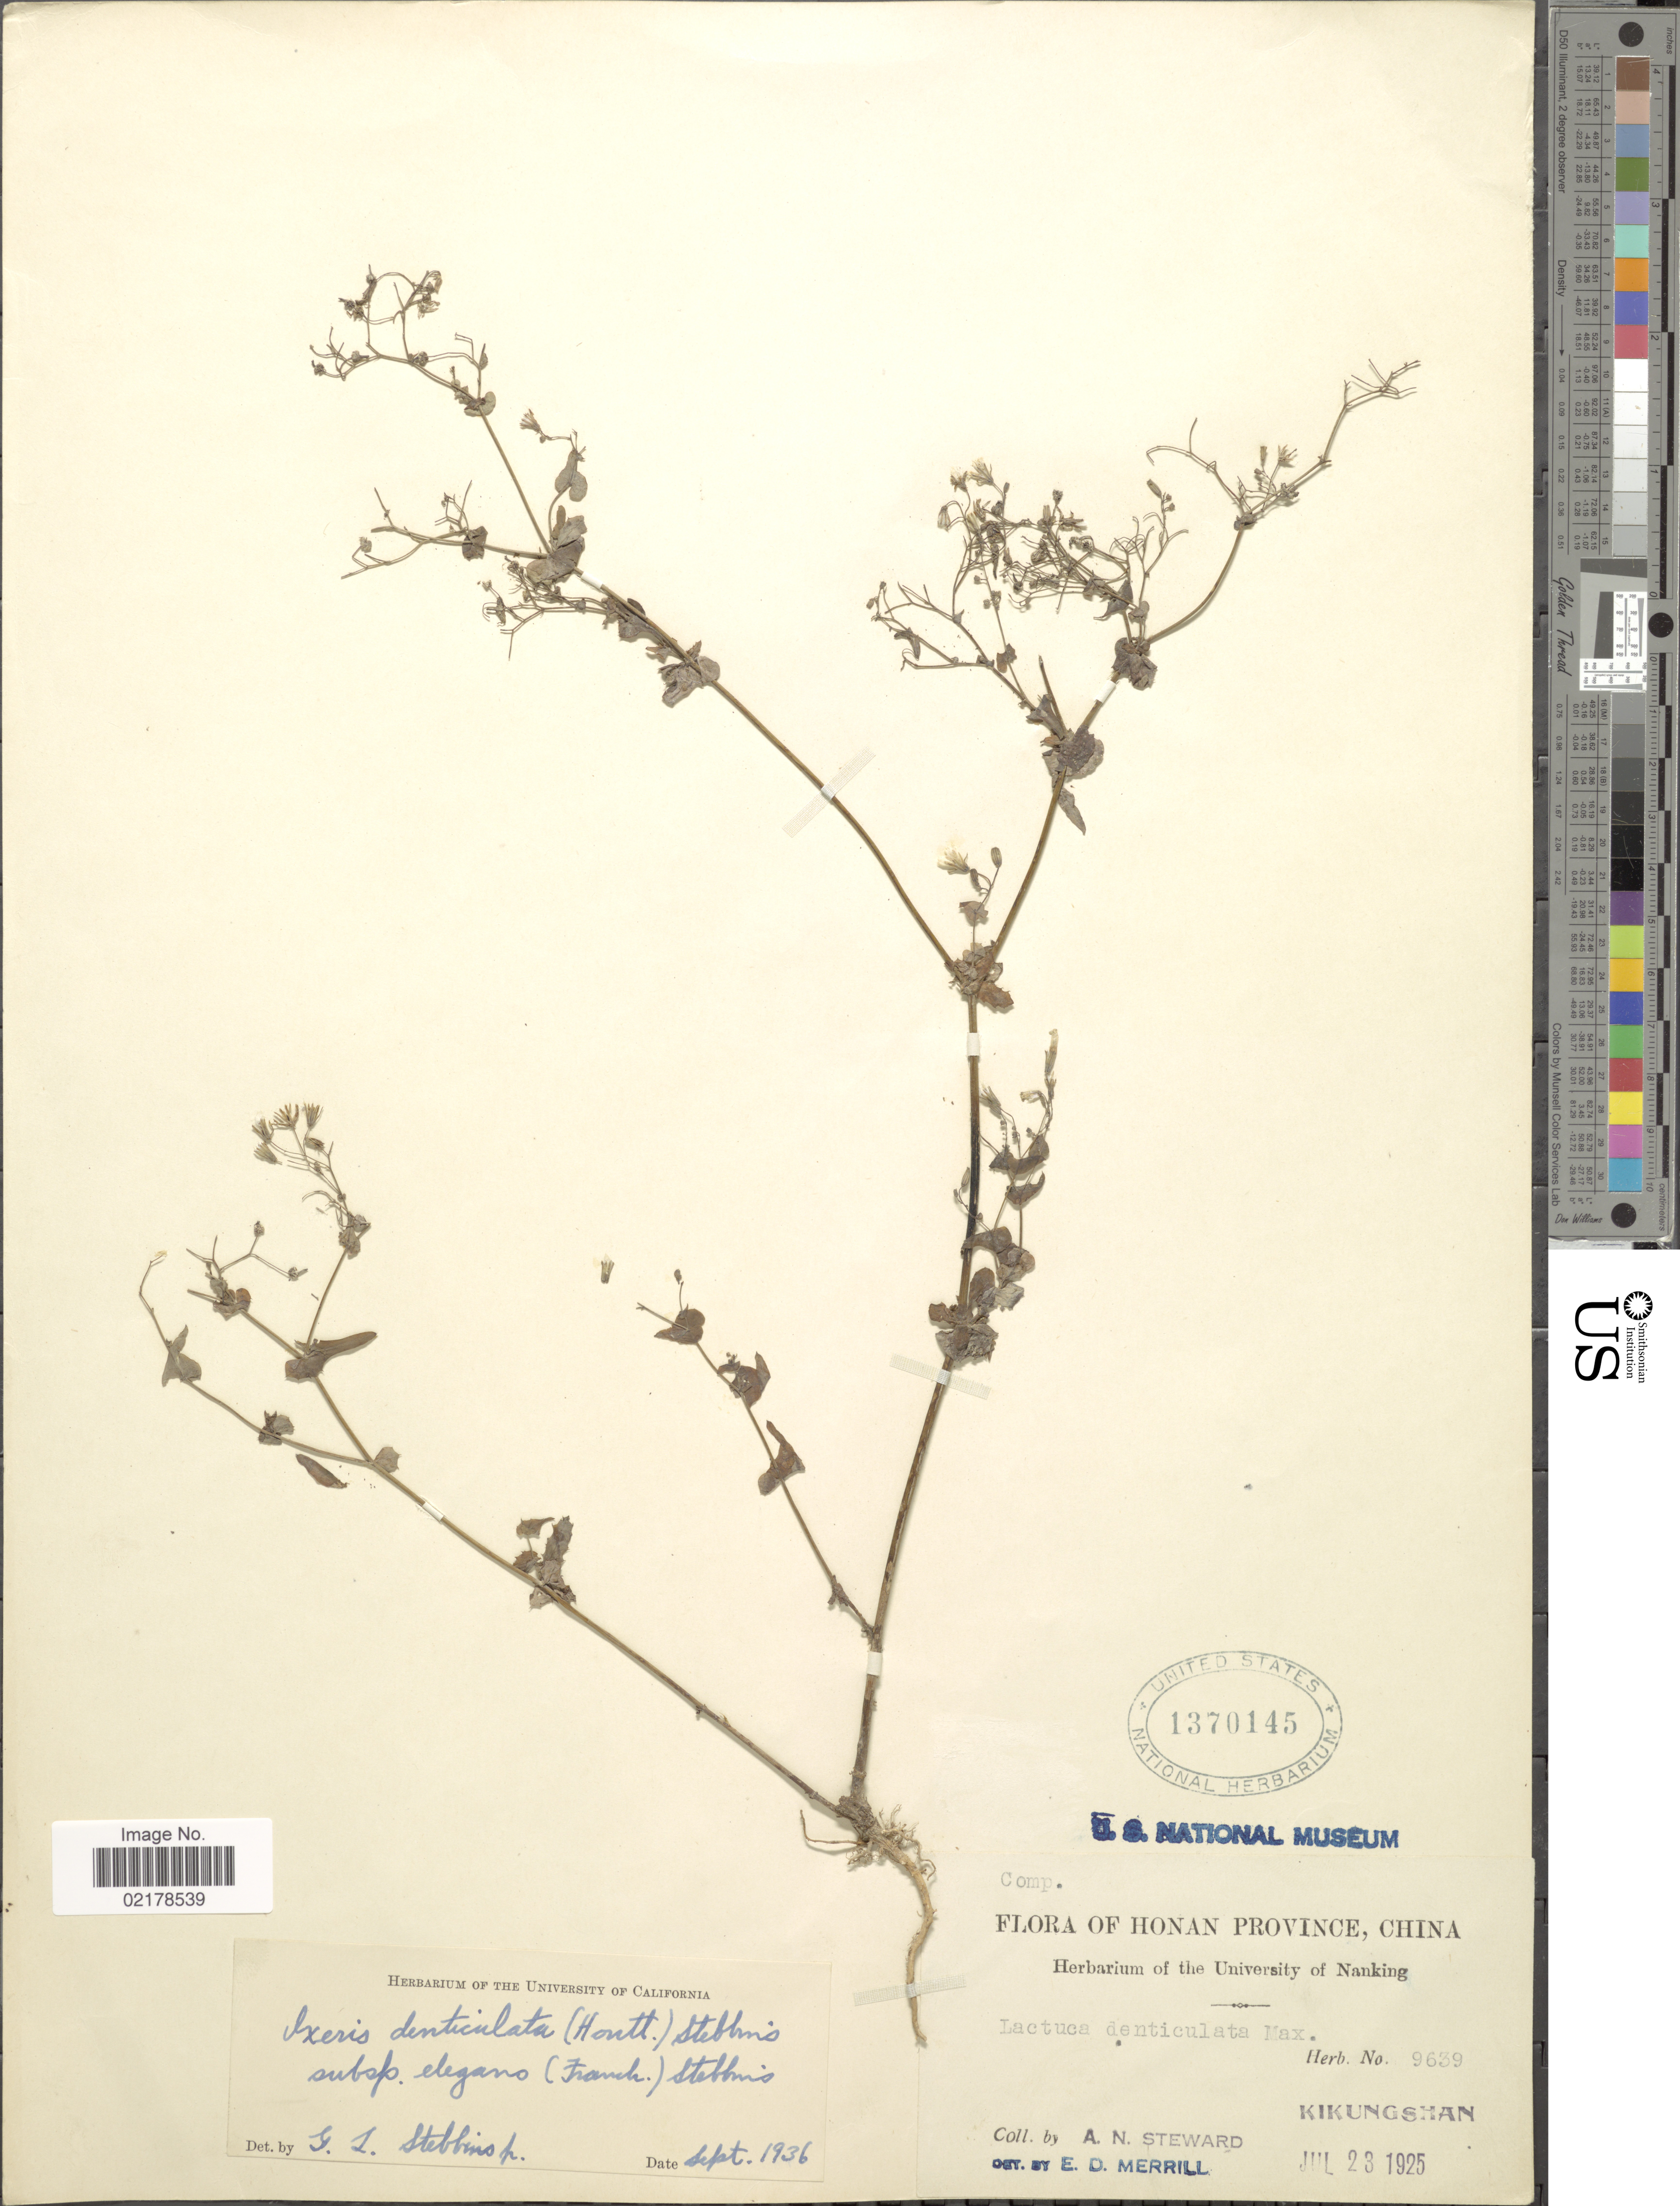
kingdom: Plantae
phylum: Tracheophyta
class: Magnoliopsida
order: Asterales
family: Asteraceae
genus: Crepidiastrum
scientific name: Crepidiastrum sonchifolium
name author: (Maxim.) Pak & Kawano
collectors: A. N. Steward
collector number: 9639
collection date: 1925-07-23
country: China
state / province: Henan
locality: Kikungshan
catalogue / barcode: US 1370145